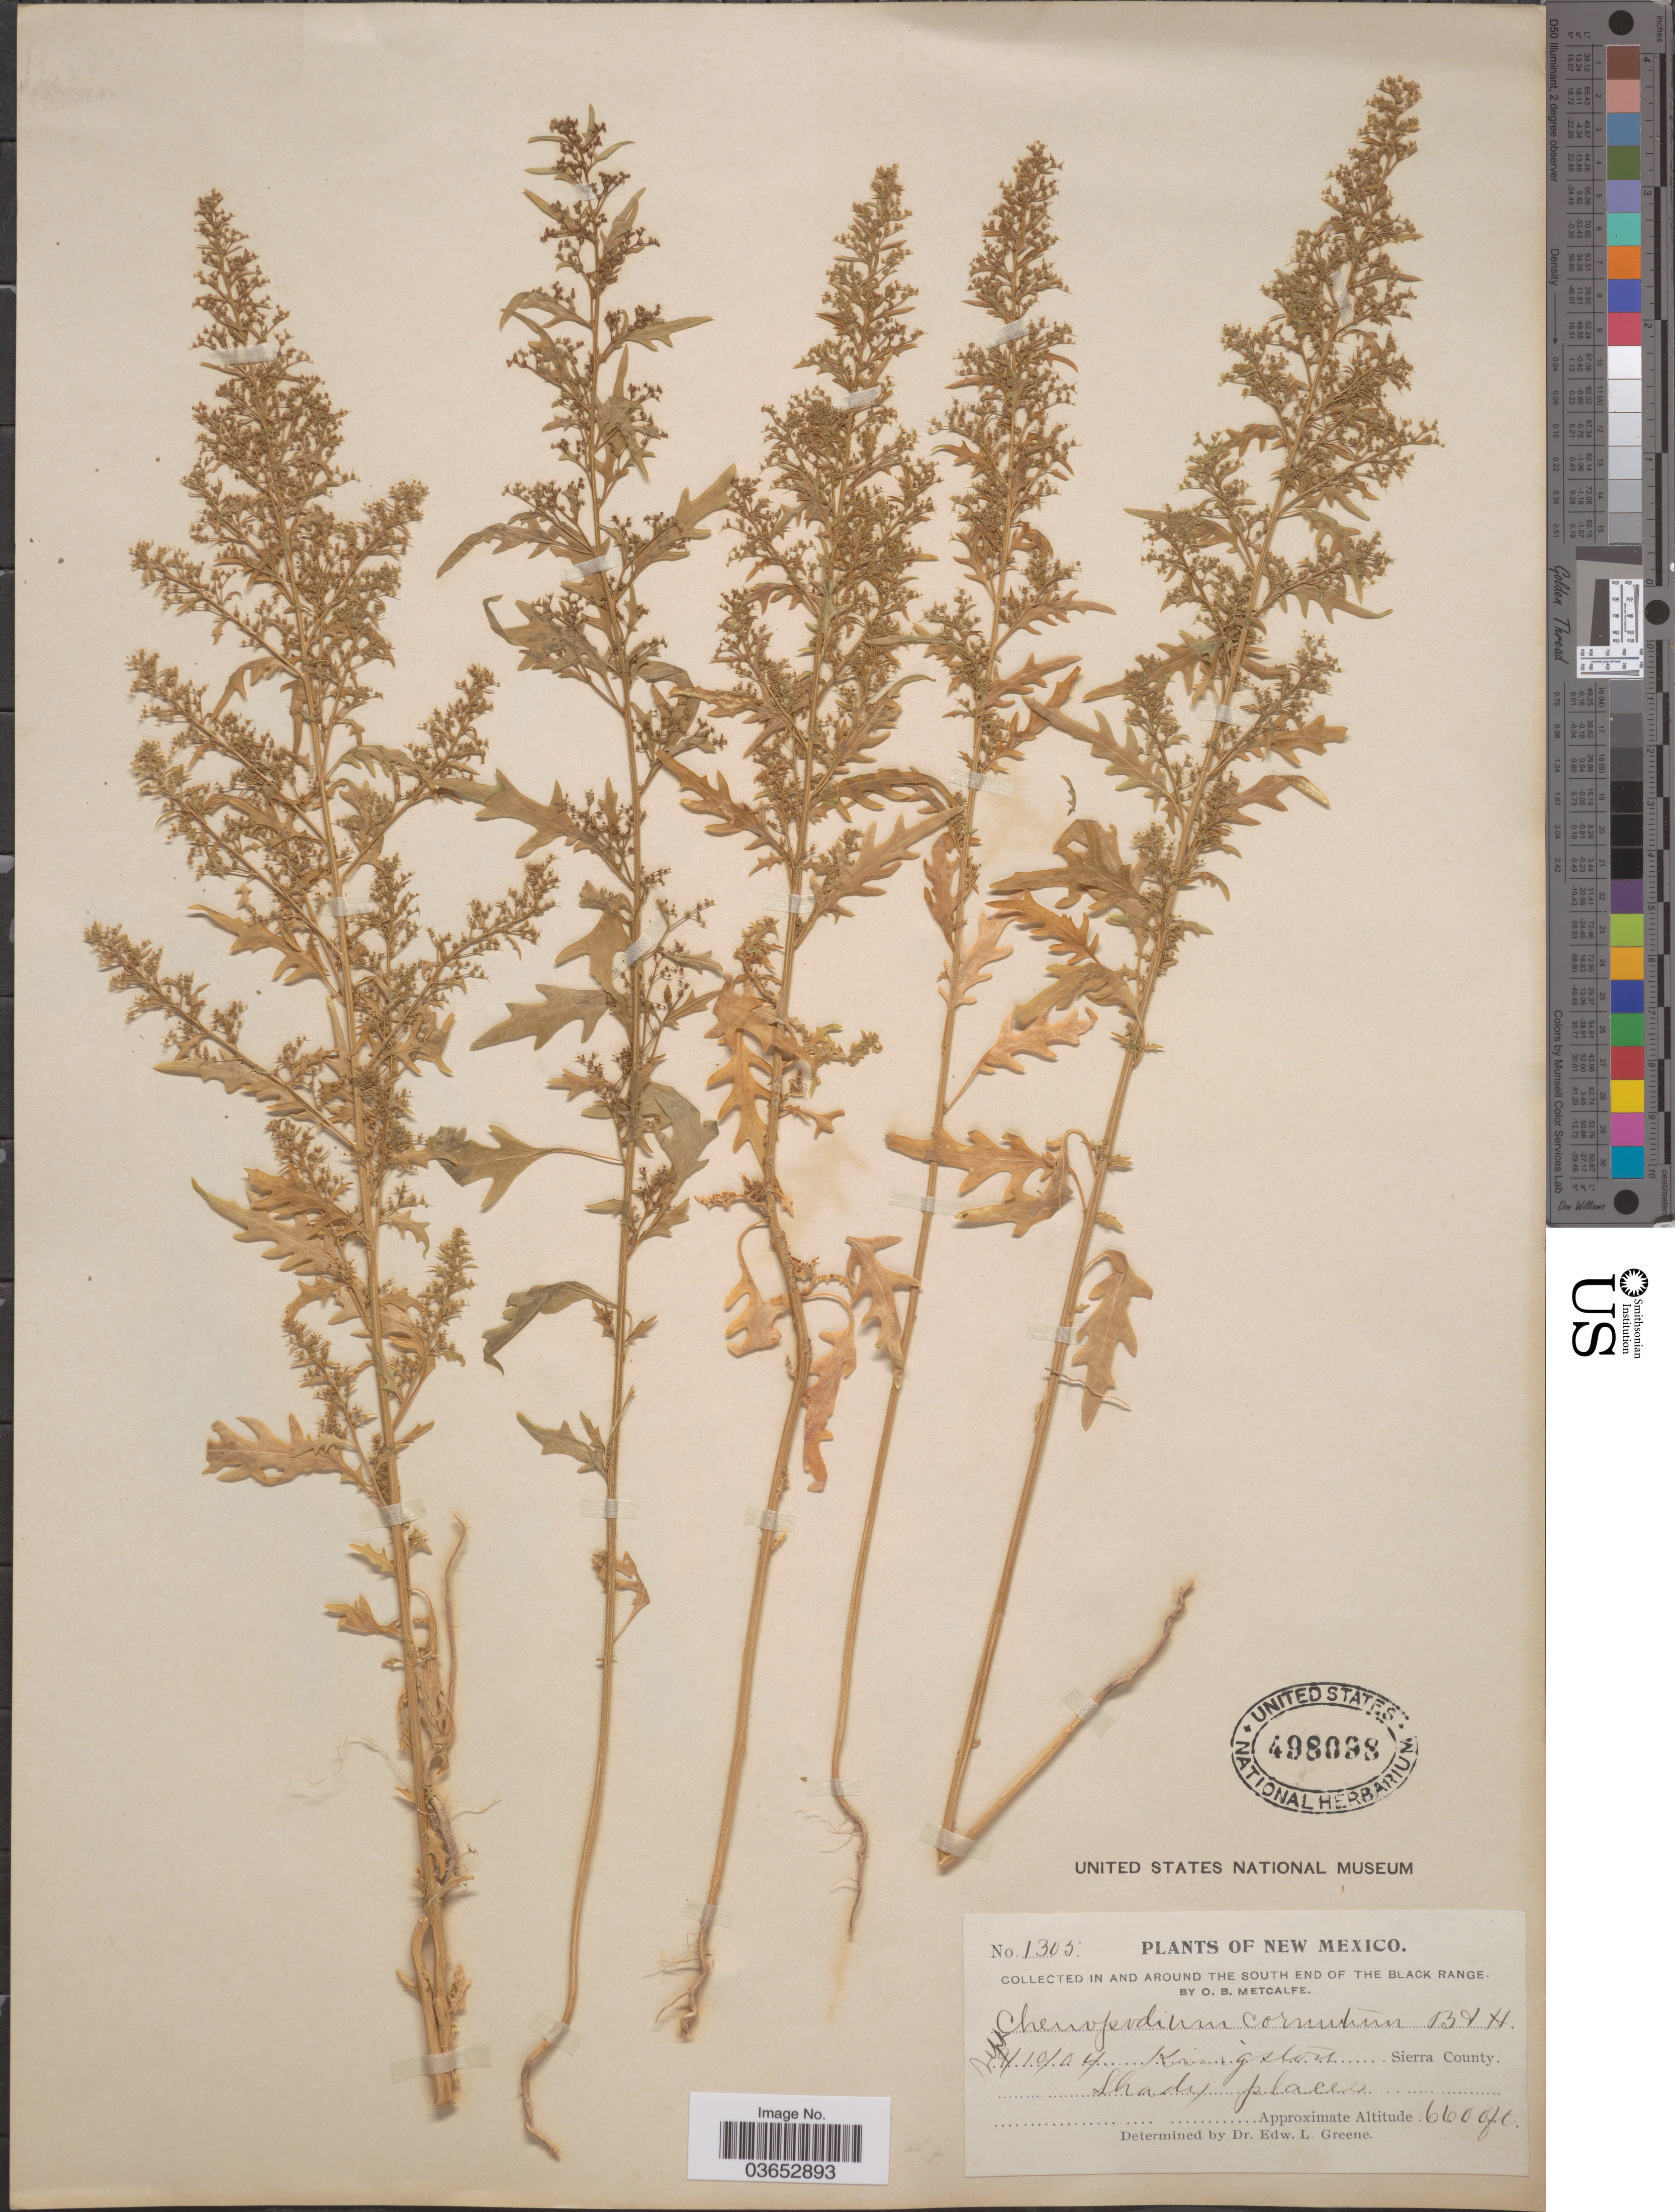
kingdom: Plantae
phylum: Tracheophyta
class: Magnoliopsida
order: Caryophyllales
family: Amaranthaceae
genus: Chenopodium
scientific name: Chenopodium cornutum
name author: (Torr.) Benth. & Hook. f. ex S. Watson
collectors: O. Metcalfe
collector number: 1305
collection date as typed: Transcribed d/m/y: 10/9/4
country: United States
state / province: New Mexico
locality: In and around the South end of the Black Range. Kingston Sierra County.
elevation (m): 2012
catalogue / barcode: US 498098